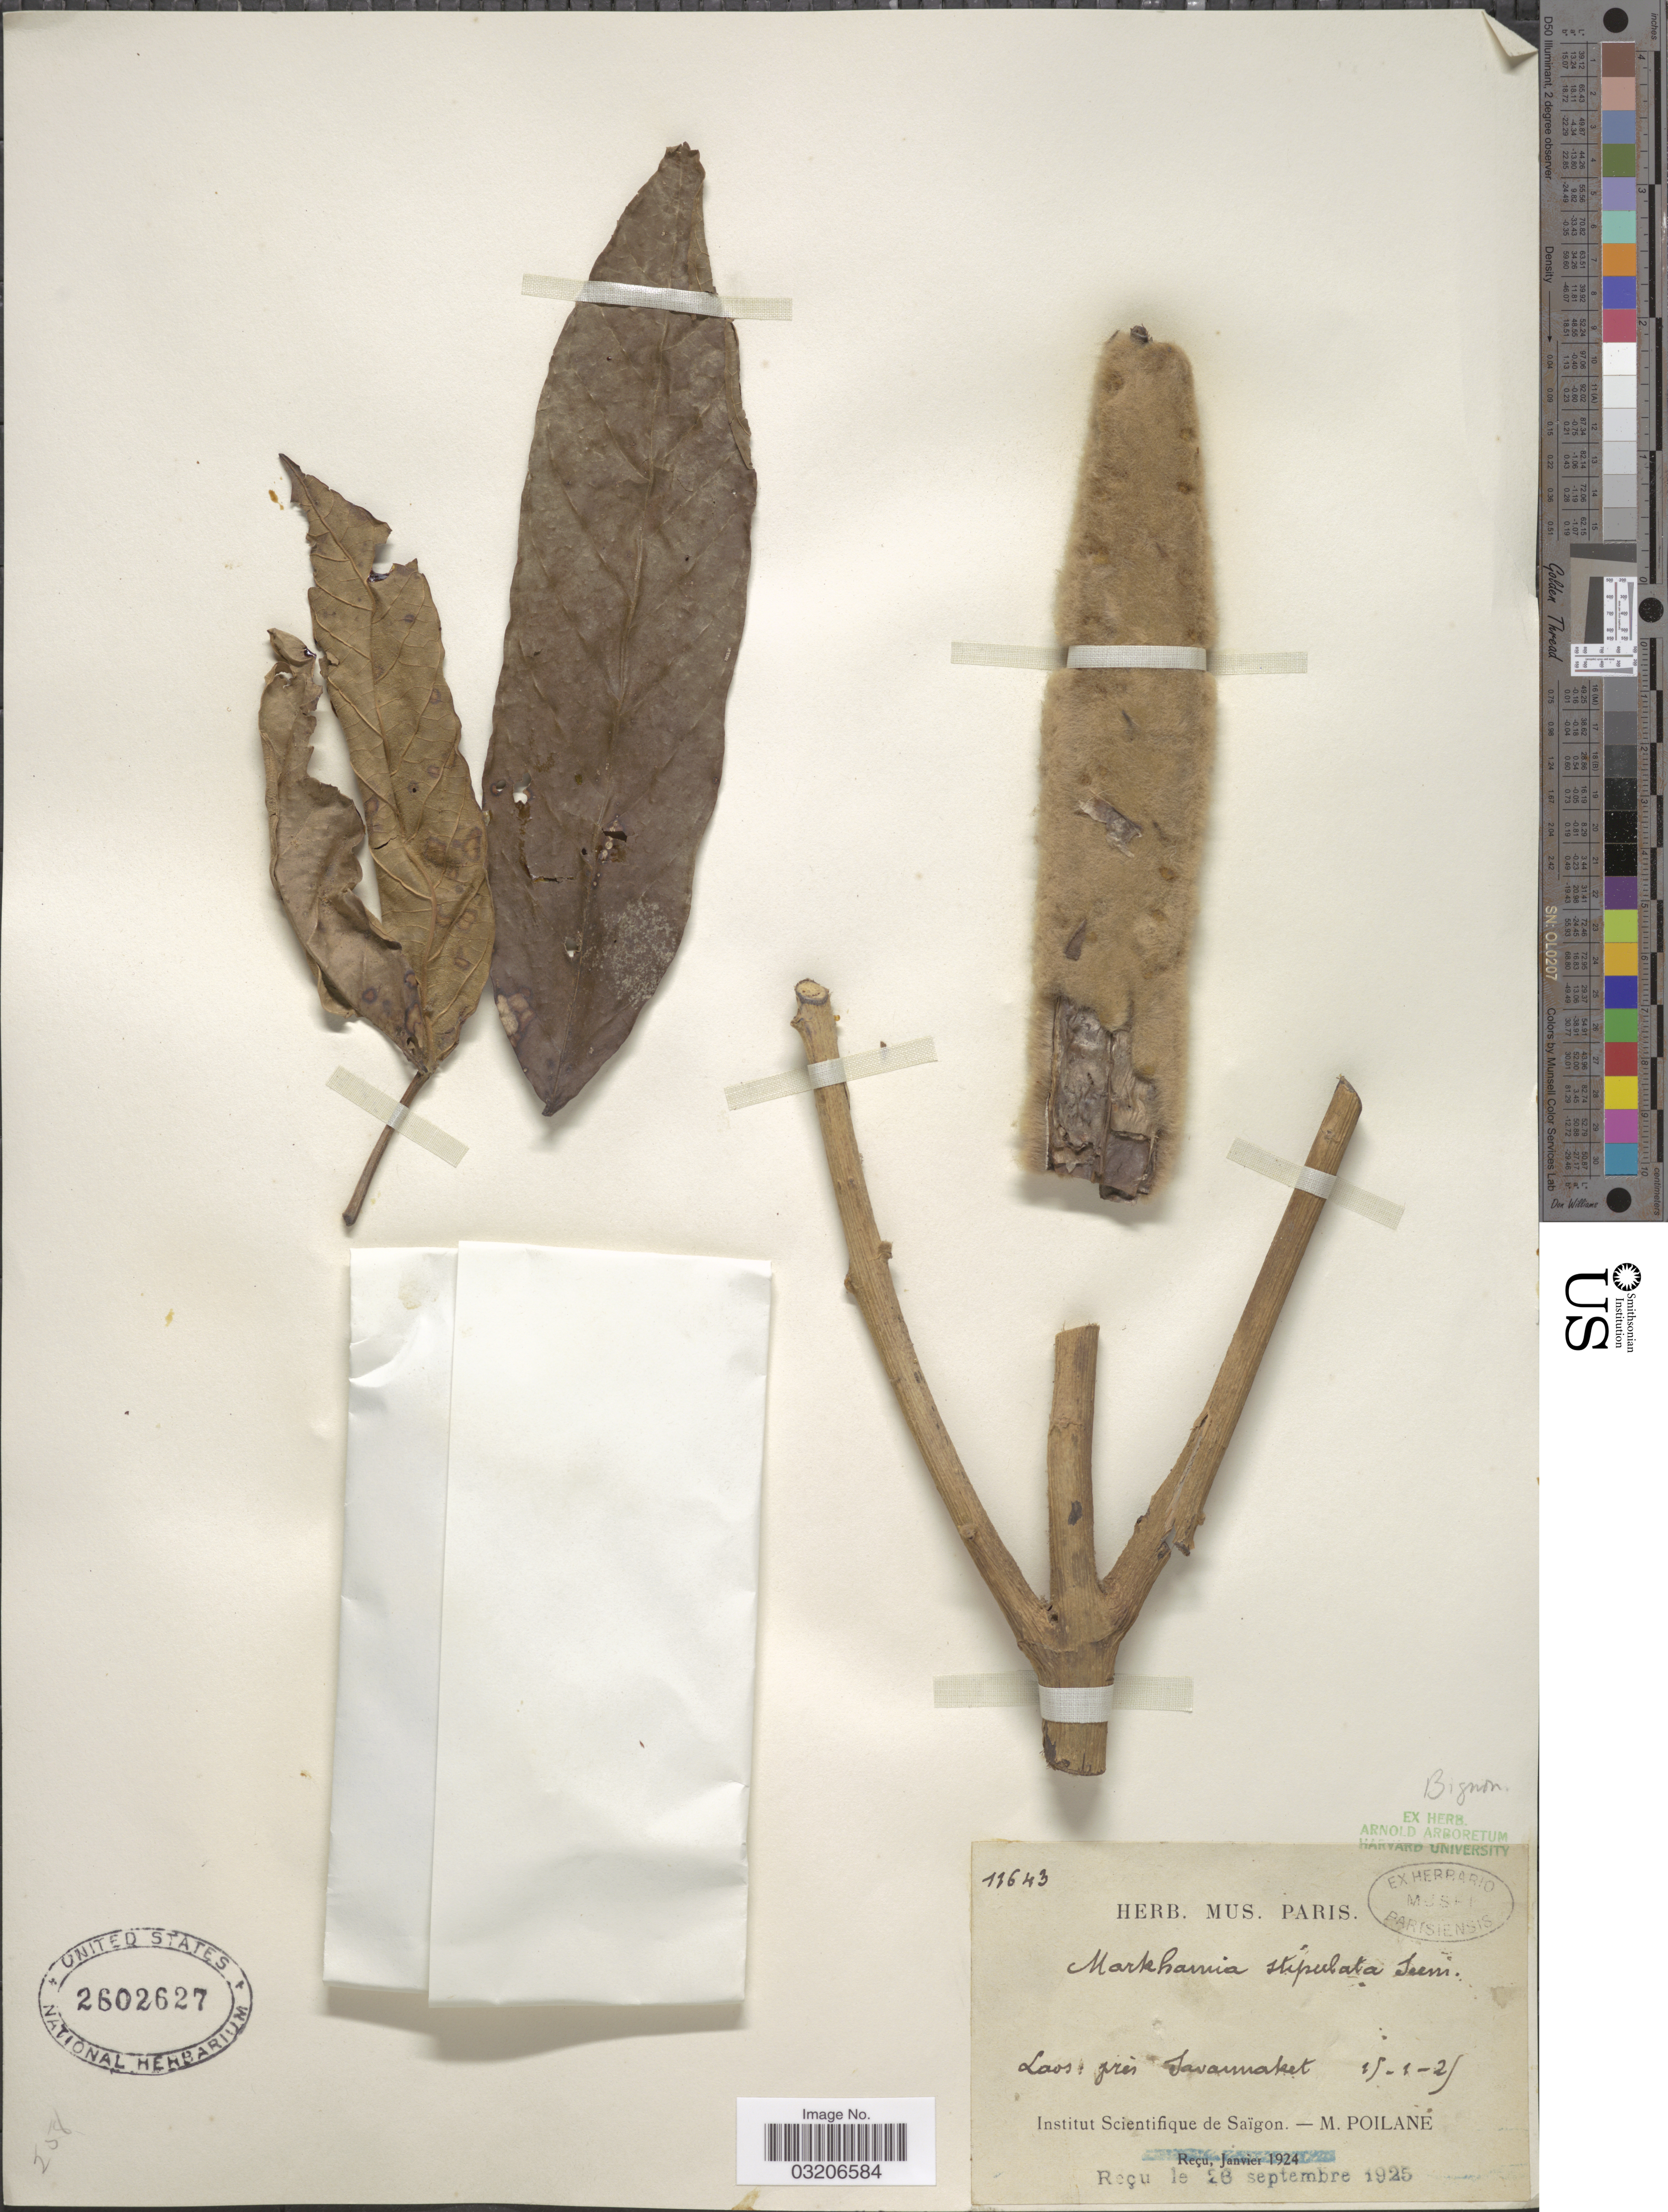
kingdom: Plantae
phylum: Tracheophyta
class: Magnoliopsida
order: Lamiales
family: Bignoniaceae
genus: Markhamia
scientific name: Markhamia stipulata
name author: (Wall.) Seem.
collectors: M. Poilane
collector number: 11643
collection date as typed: Transcribed d/m/y: 15/1/25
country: Laos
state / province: Savannakhet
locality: Prés Savannaket.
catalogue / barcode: US 2602627